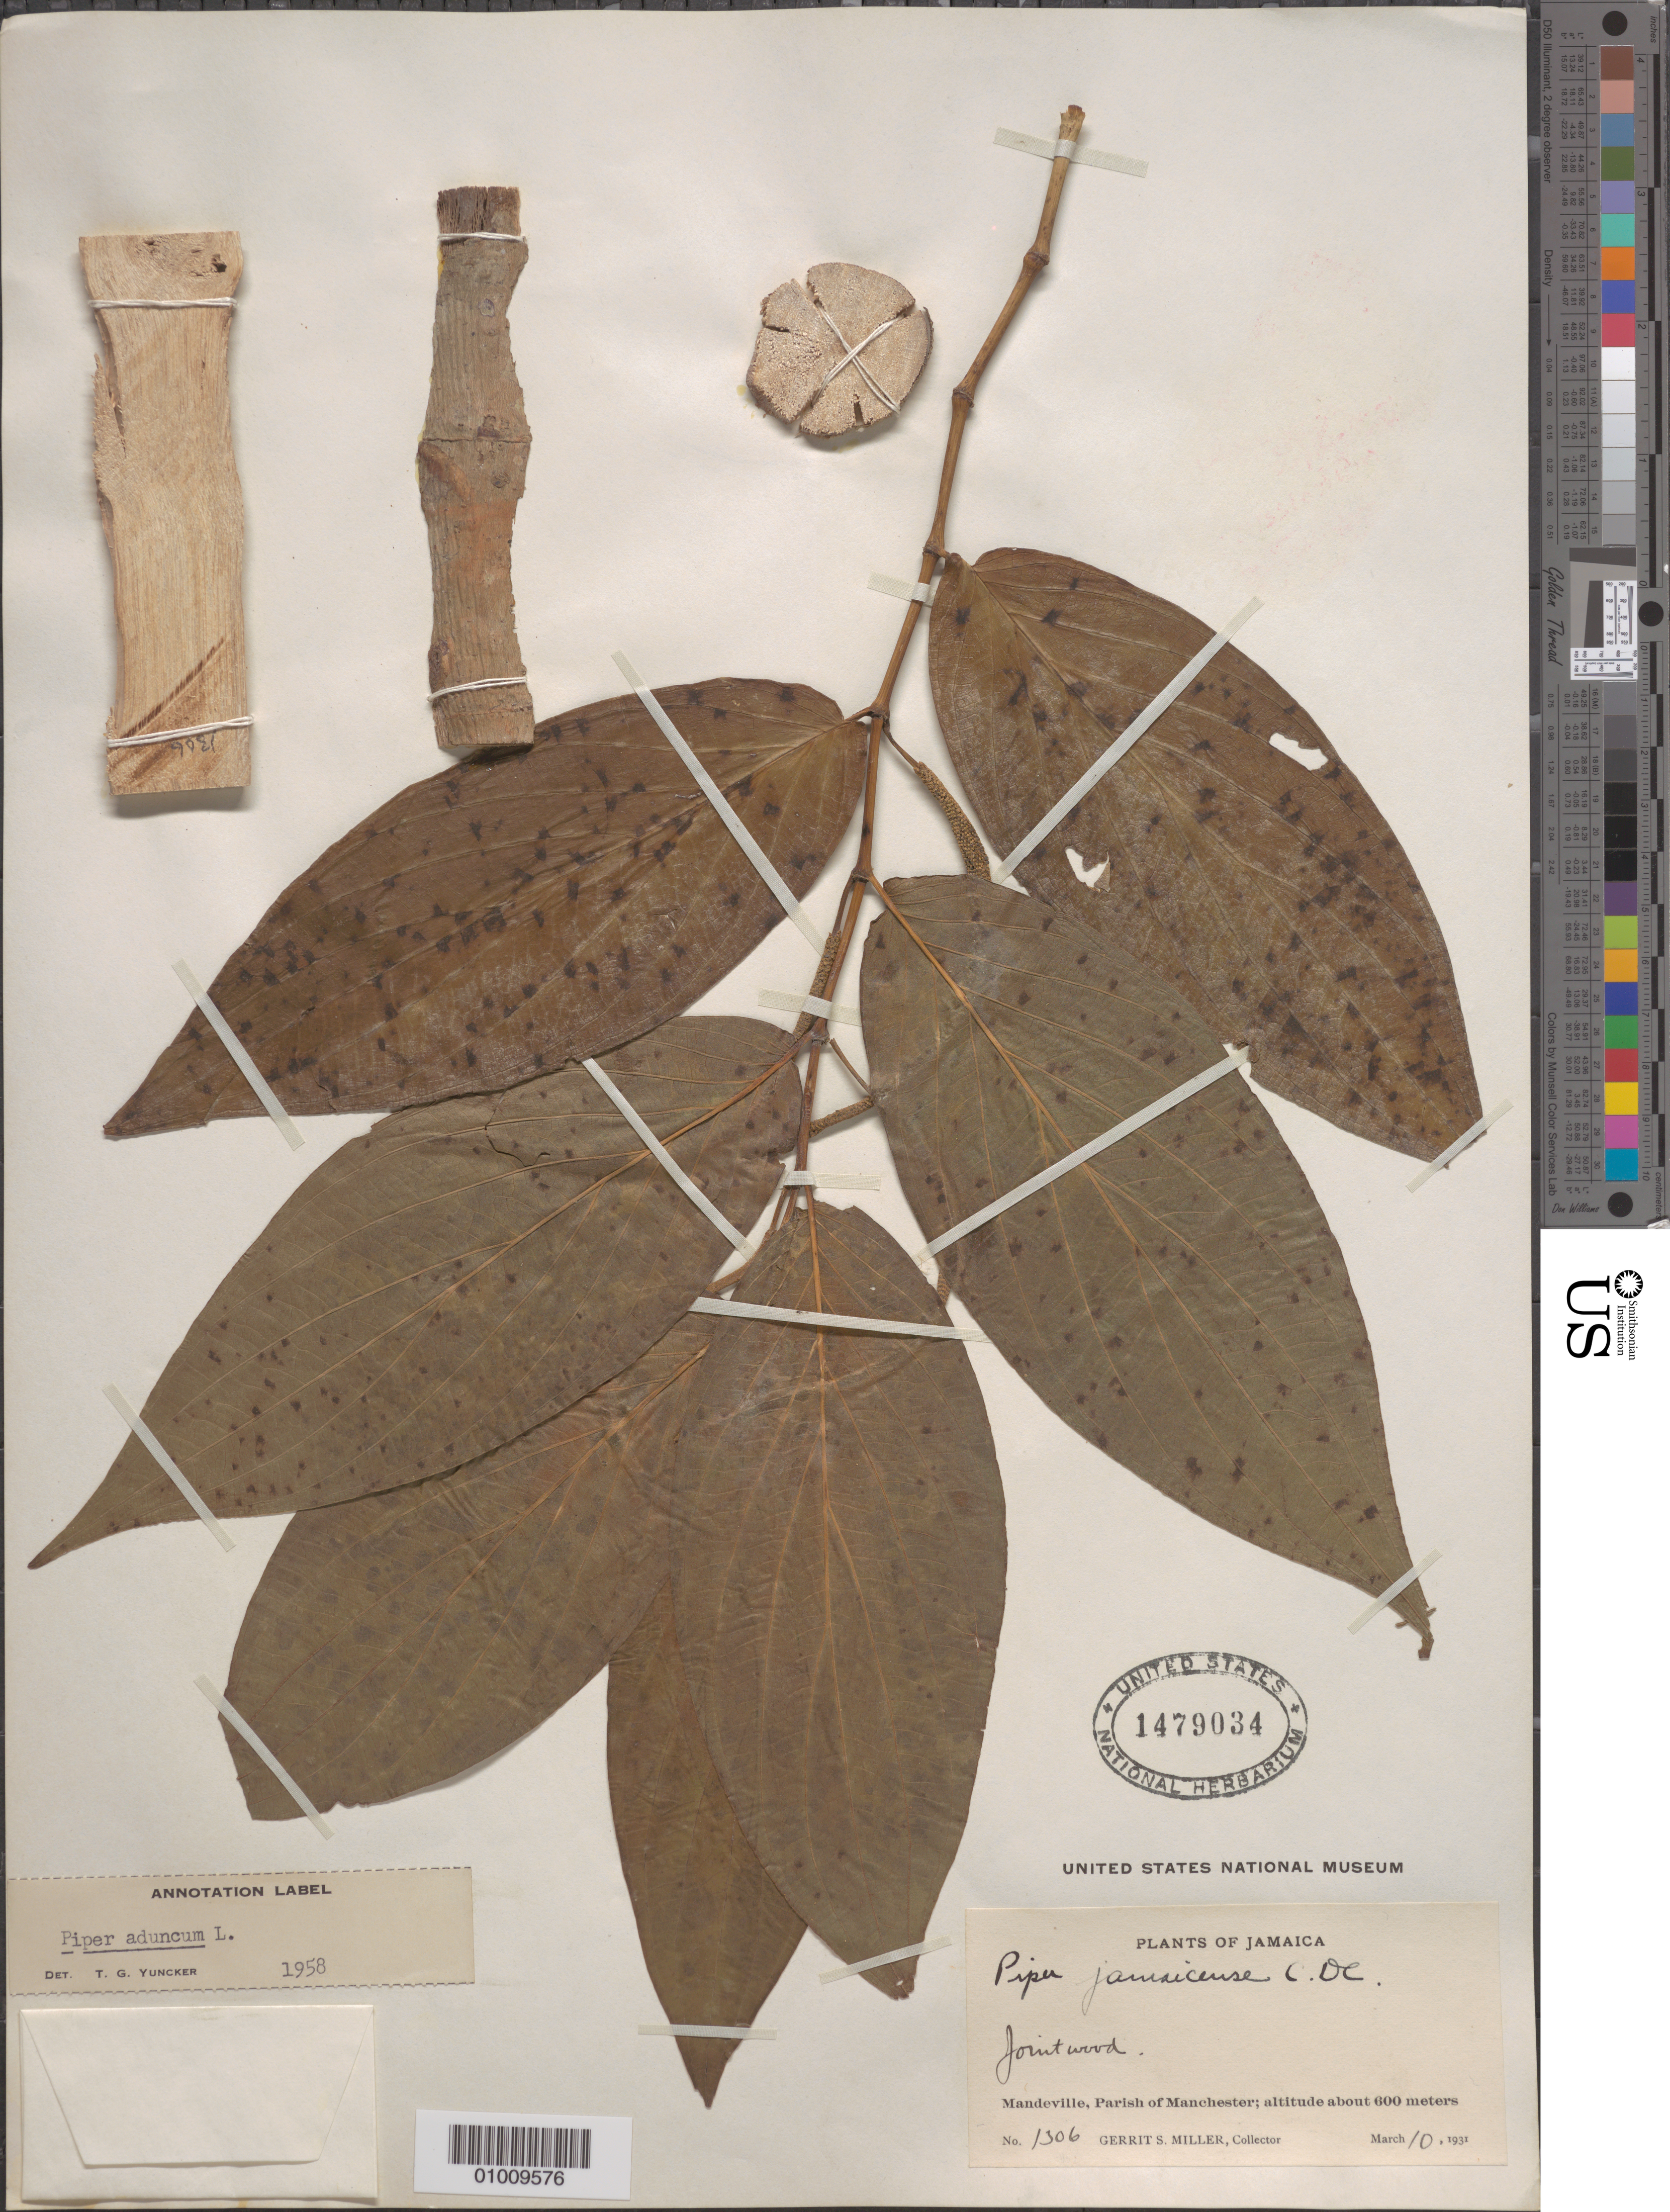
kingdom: Plantae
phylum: Tracheophyta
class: Magnoliopsida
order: Piperales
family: Piperaceae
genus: Piper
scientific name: Piper jamaicense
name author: C. DC.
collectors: G. S. Miller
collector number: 1306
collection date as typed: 10 Mar 1931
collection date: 1931-03-10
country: Jamaica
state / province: Manchester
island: Jamaica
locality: Mandeville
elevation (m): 600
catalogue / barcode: US 1479034